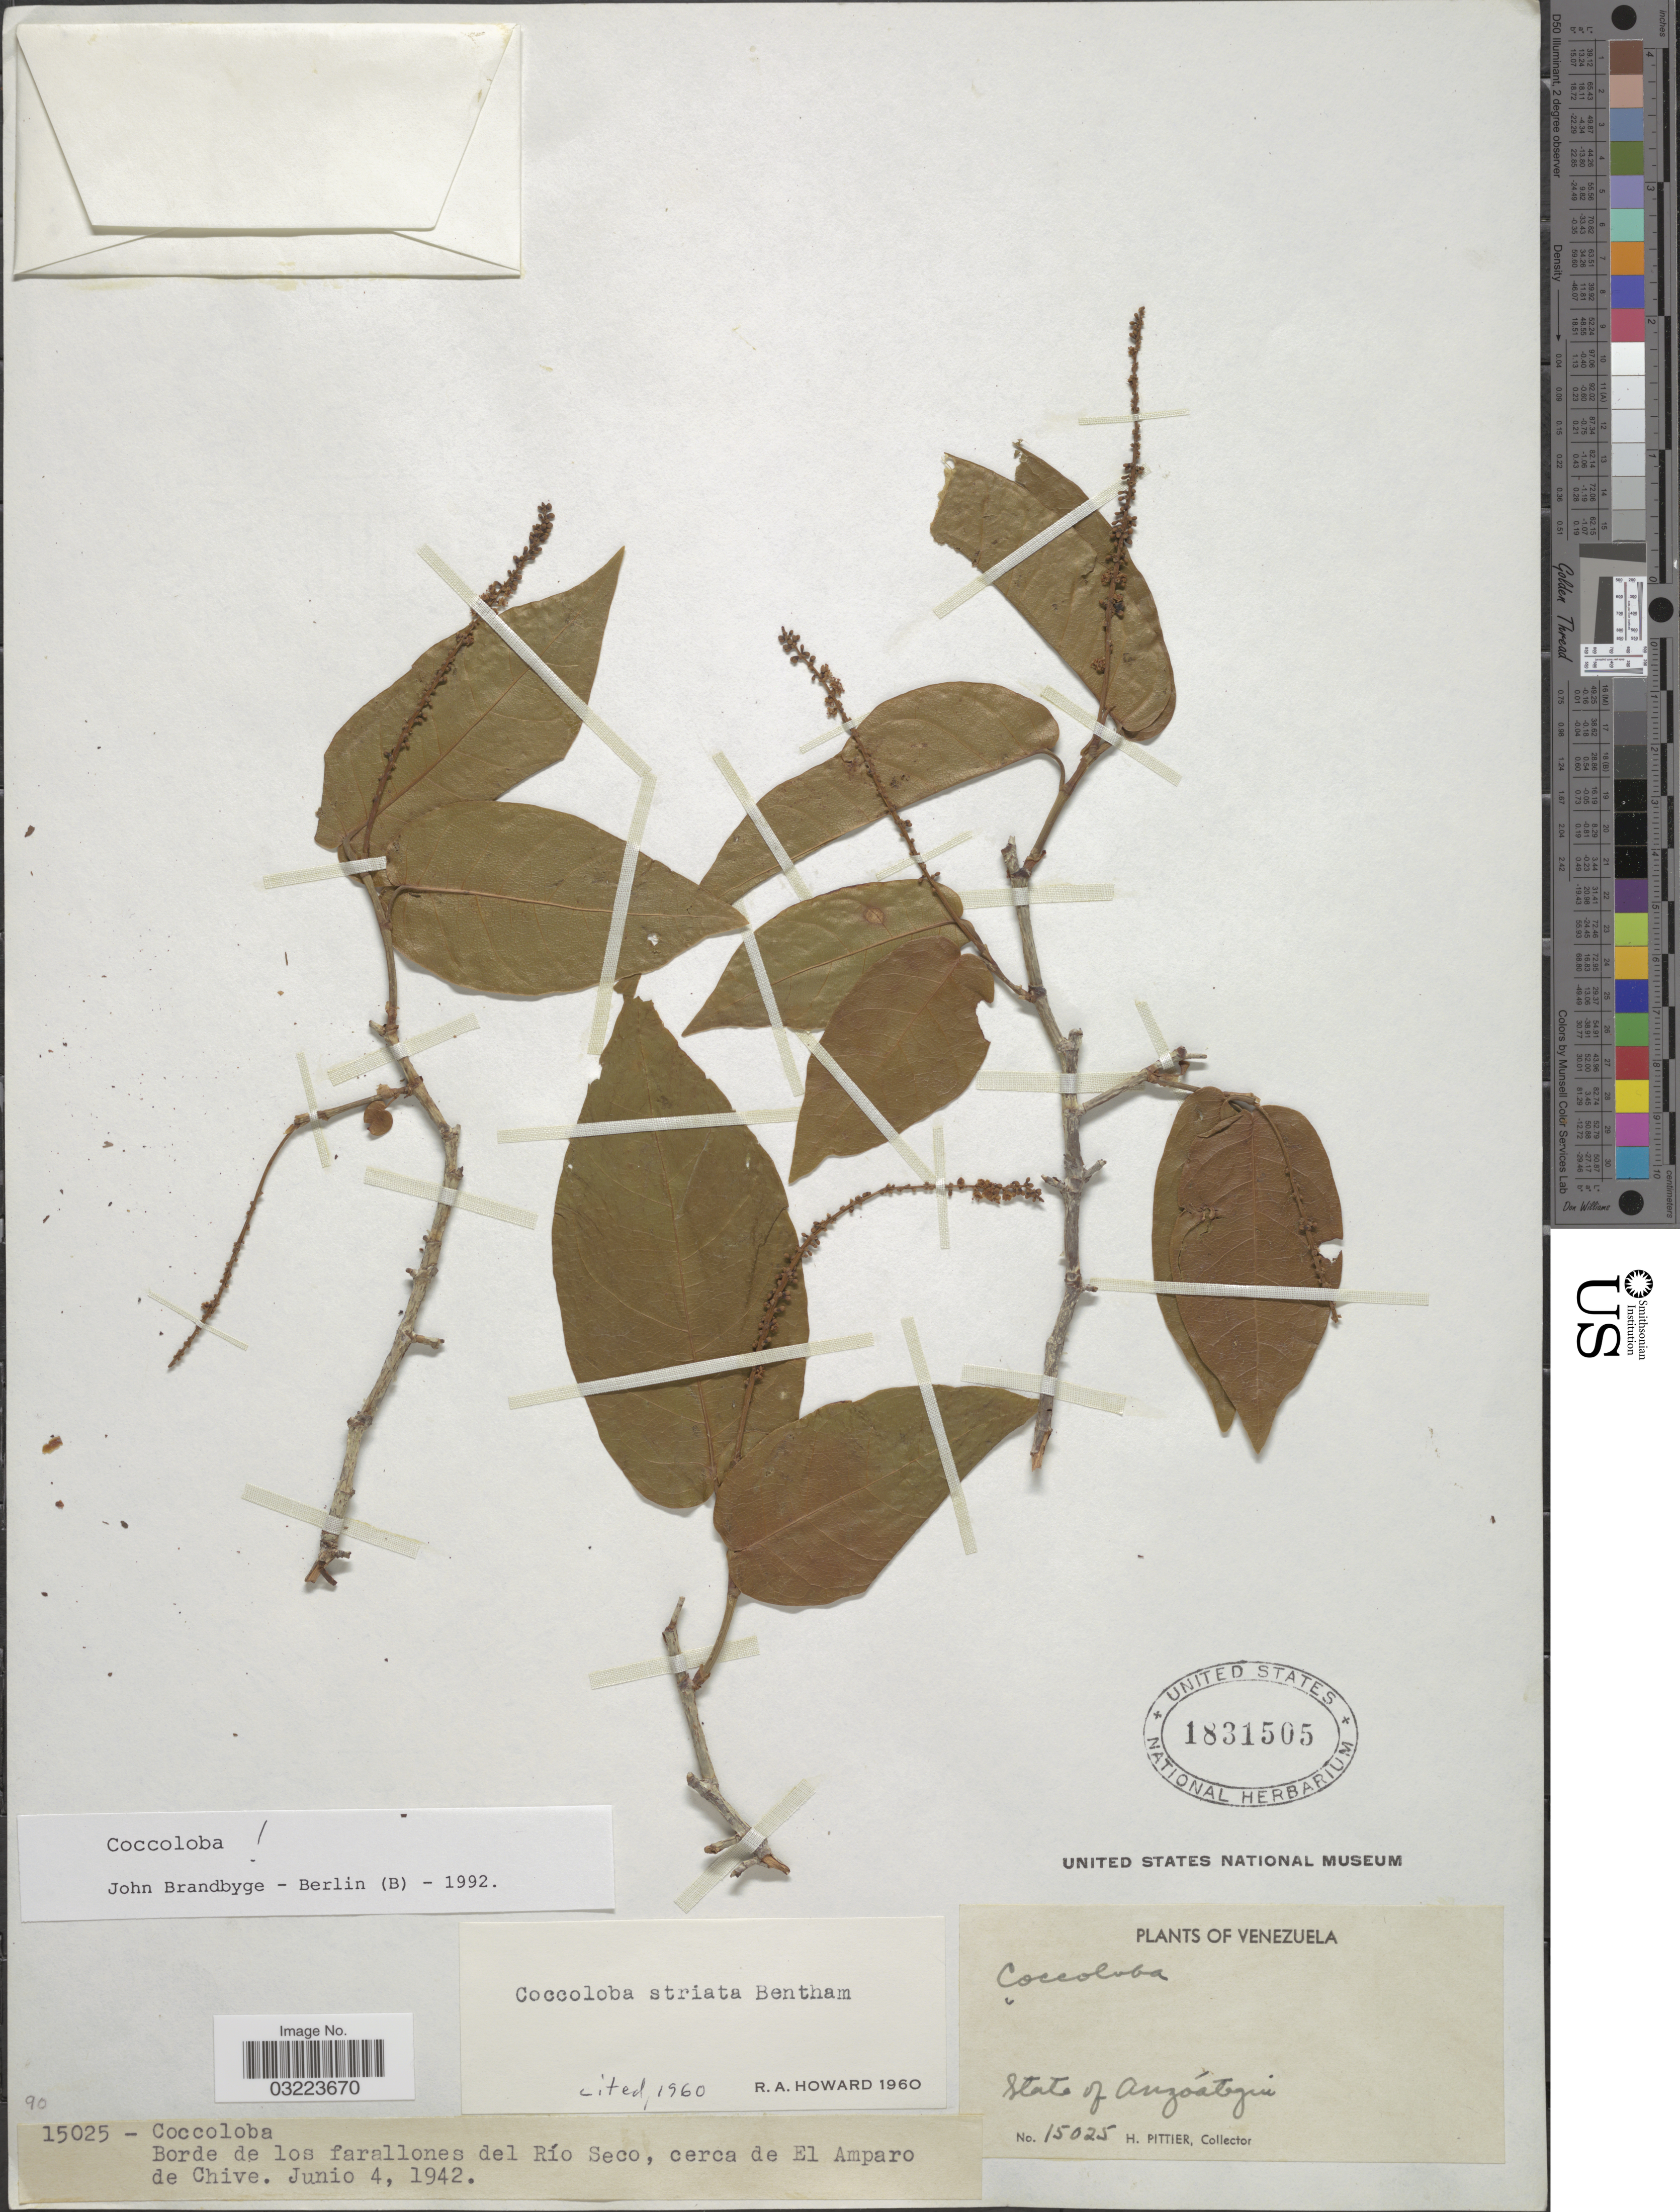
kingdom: Plantae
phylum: Tracheophyta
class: Magnoliopsida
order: Caryophyllales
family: Polygonaceae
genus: Coccoloba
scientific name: Coccoloba striata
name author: Benth.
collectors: H. F. Pittier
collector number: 15025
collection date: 1942-06-04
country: Venezuela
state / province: Anzoategui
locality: Borde de los farallones del Río Seco, cerca de El Amparo de Chive.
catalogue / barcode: US 1831505